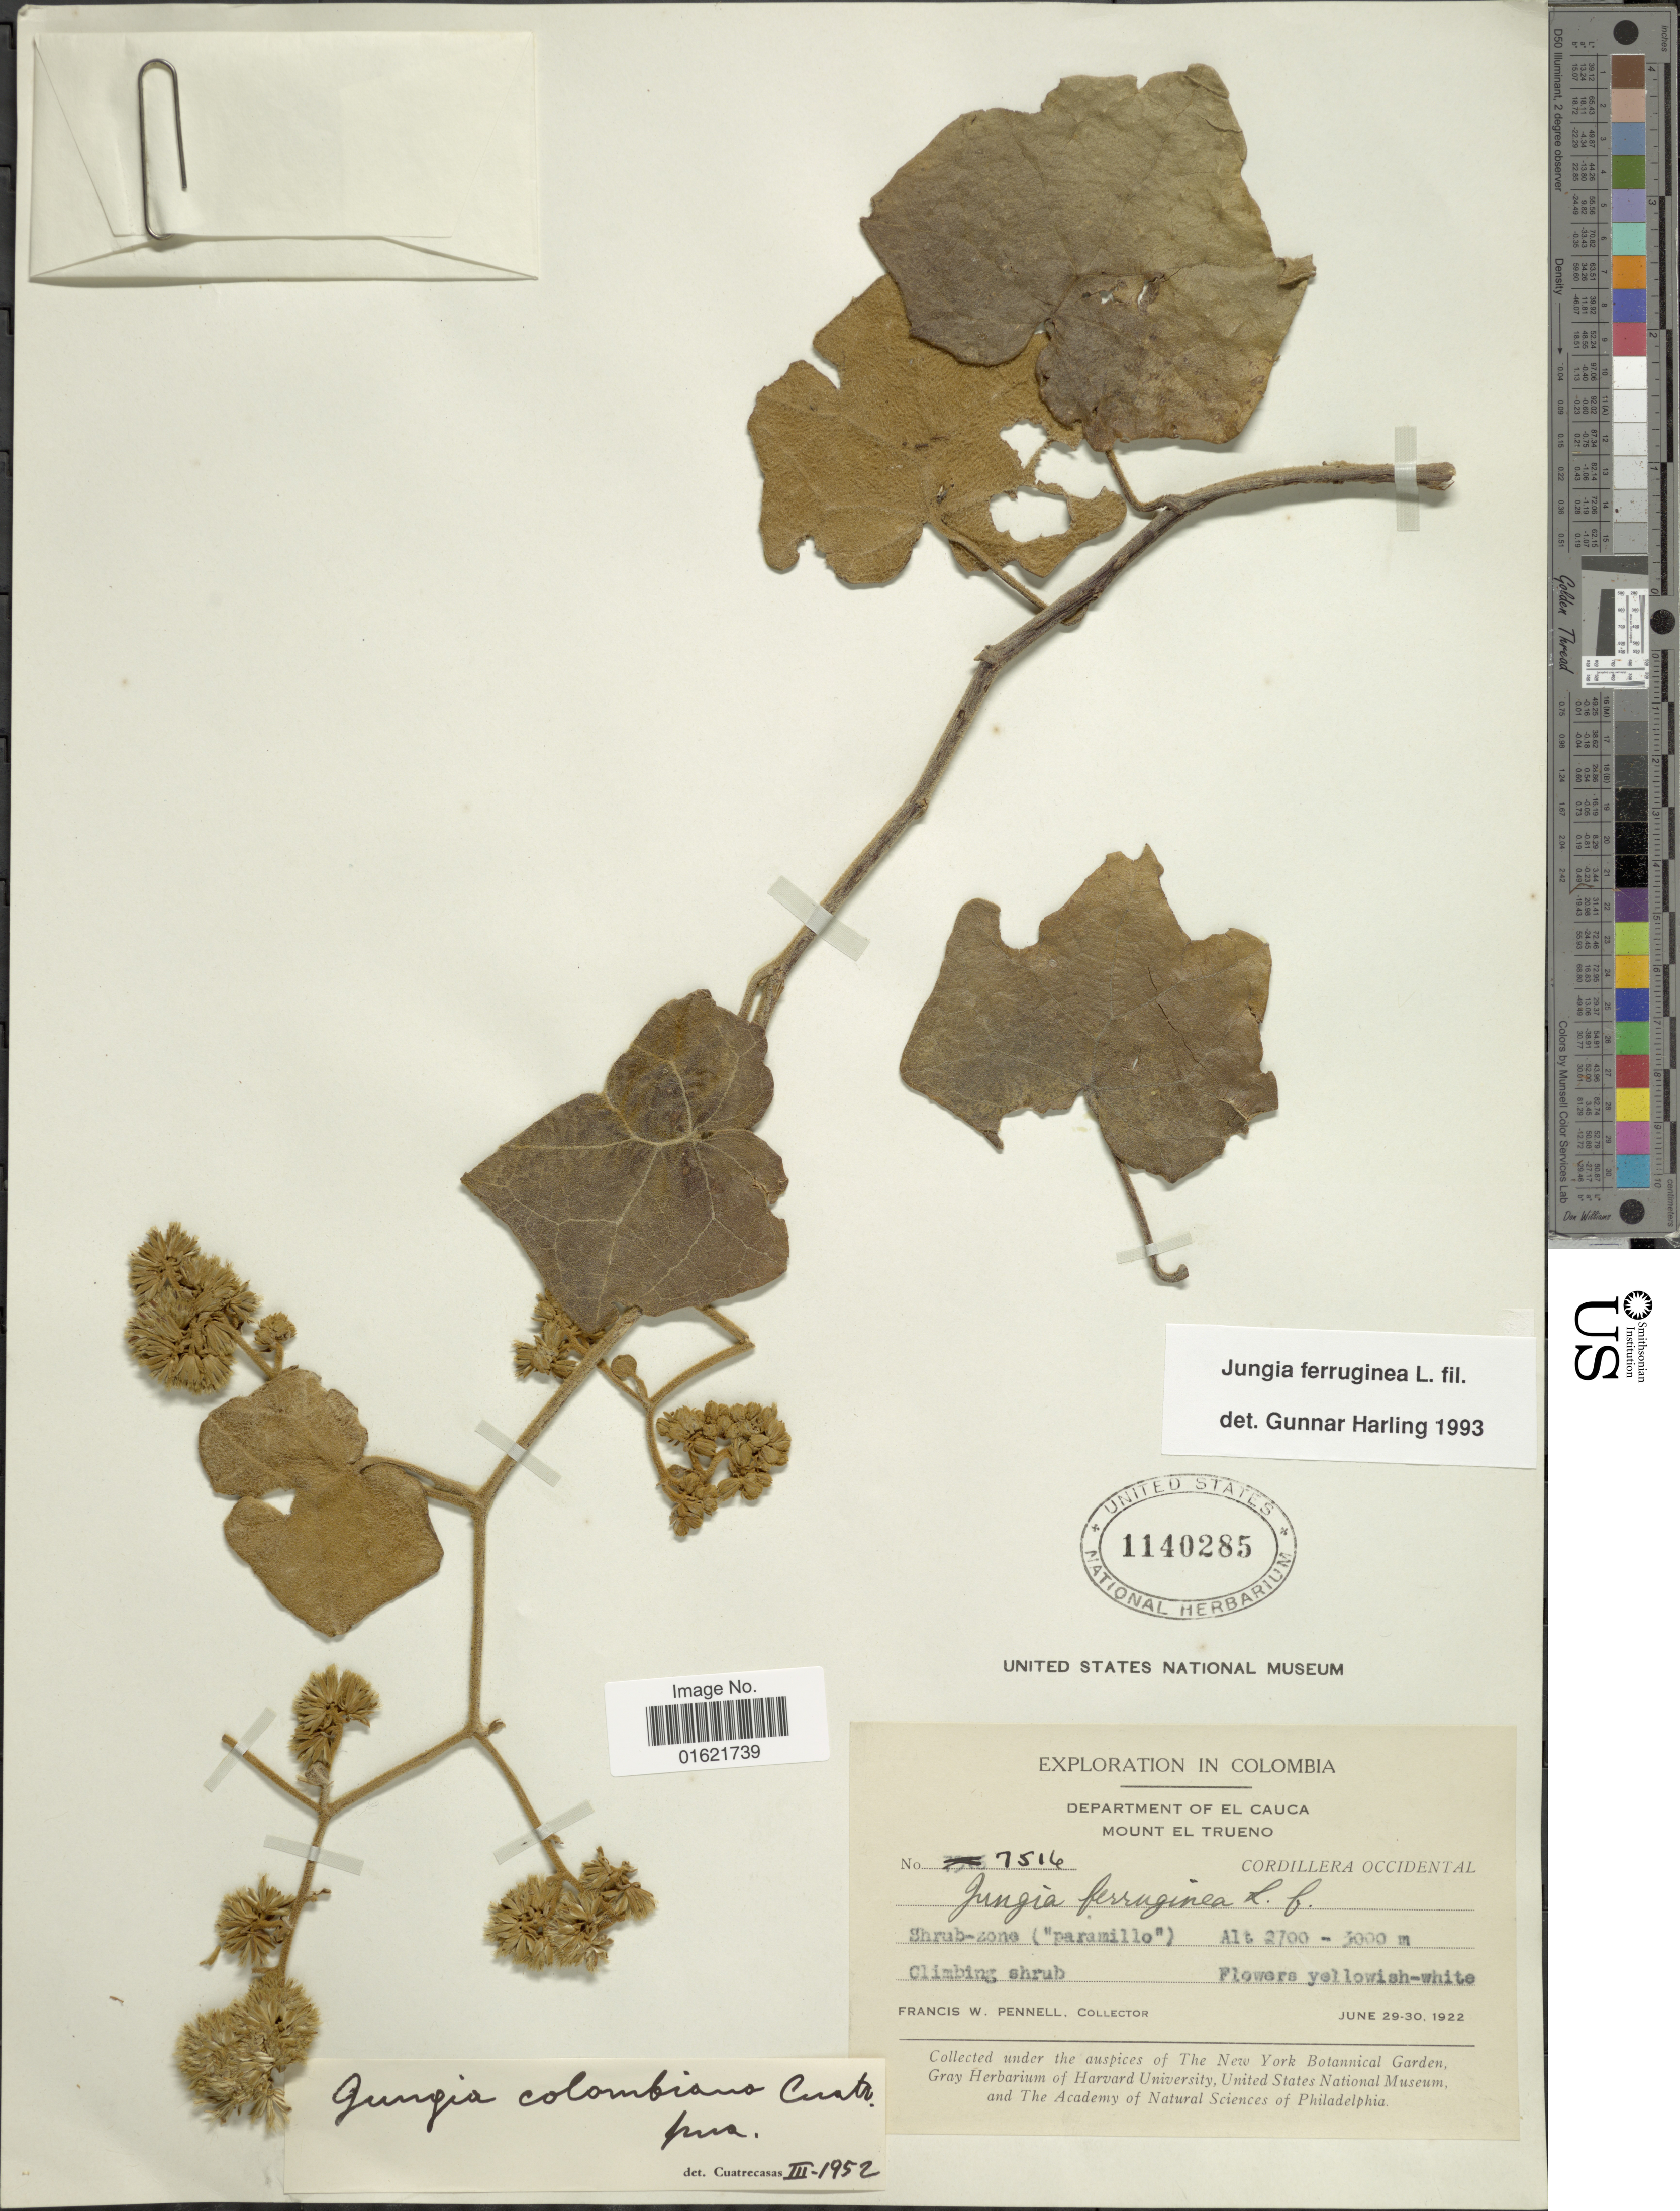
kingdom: Plantae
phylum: Tracheophyta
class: Magnoliopsida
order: Asterales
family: Asteraceae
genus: Jungia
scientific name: Jungia ferruginea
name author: L. f.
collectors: F. W. Pennell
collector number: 7514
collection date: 1922-06-30/1923-06-29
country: Colombia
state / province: Valle del Cauca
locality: Department of El Cauca, Mount El Trueno. Cordillera Occidental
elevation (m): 2700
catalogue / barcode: US 1140285